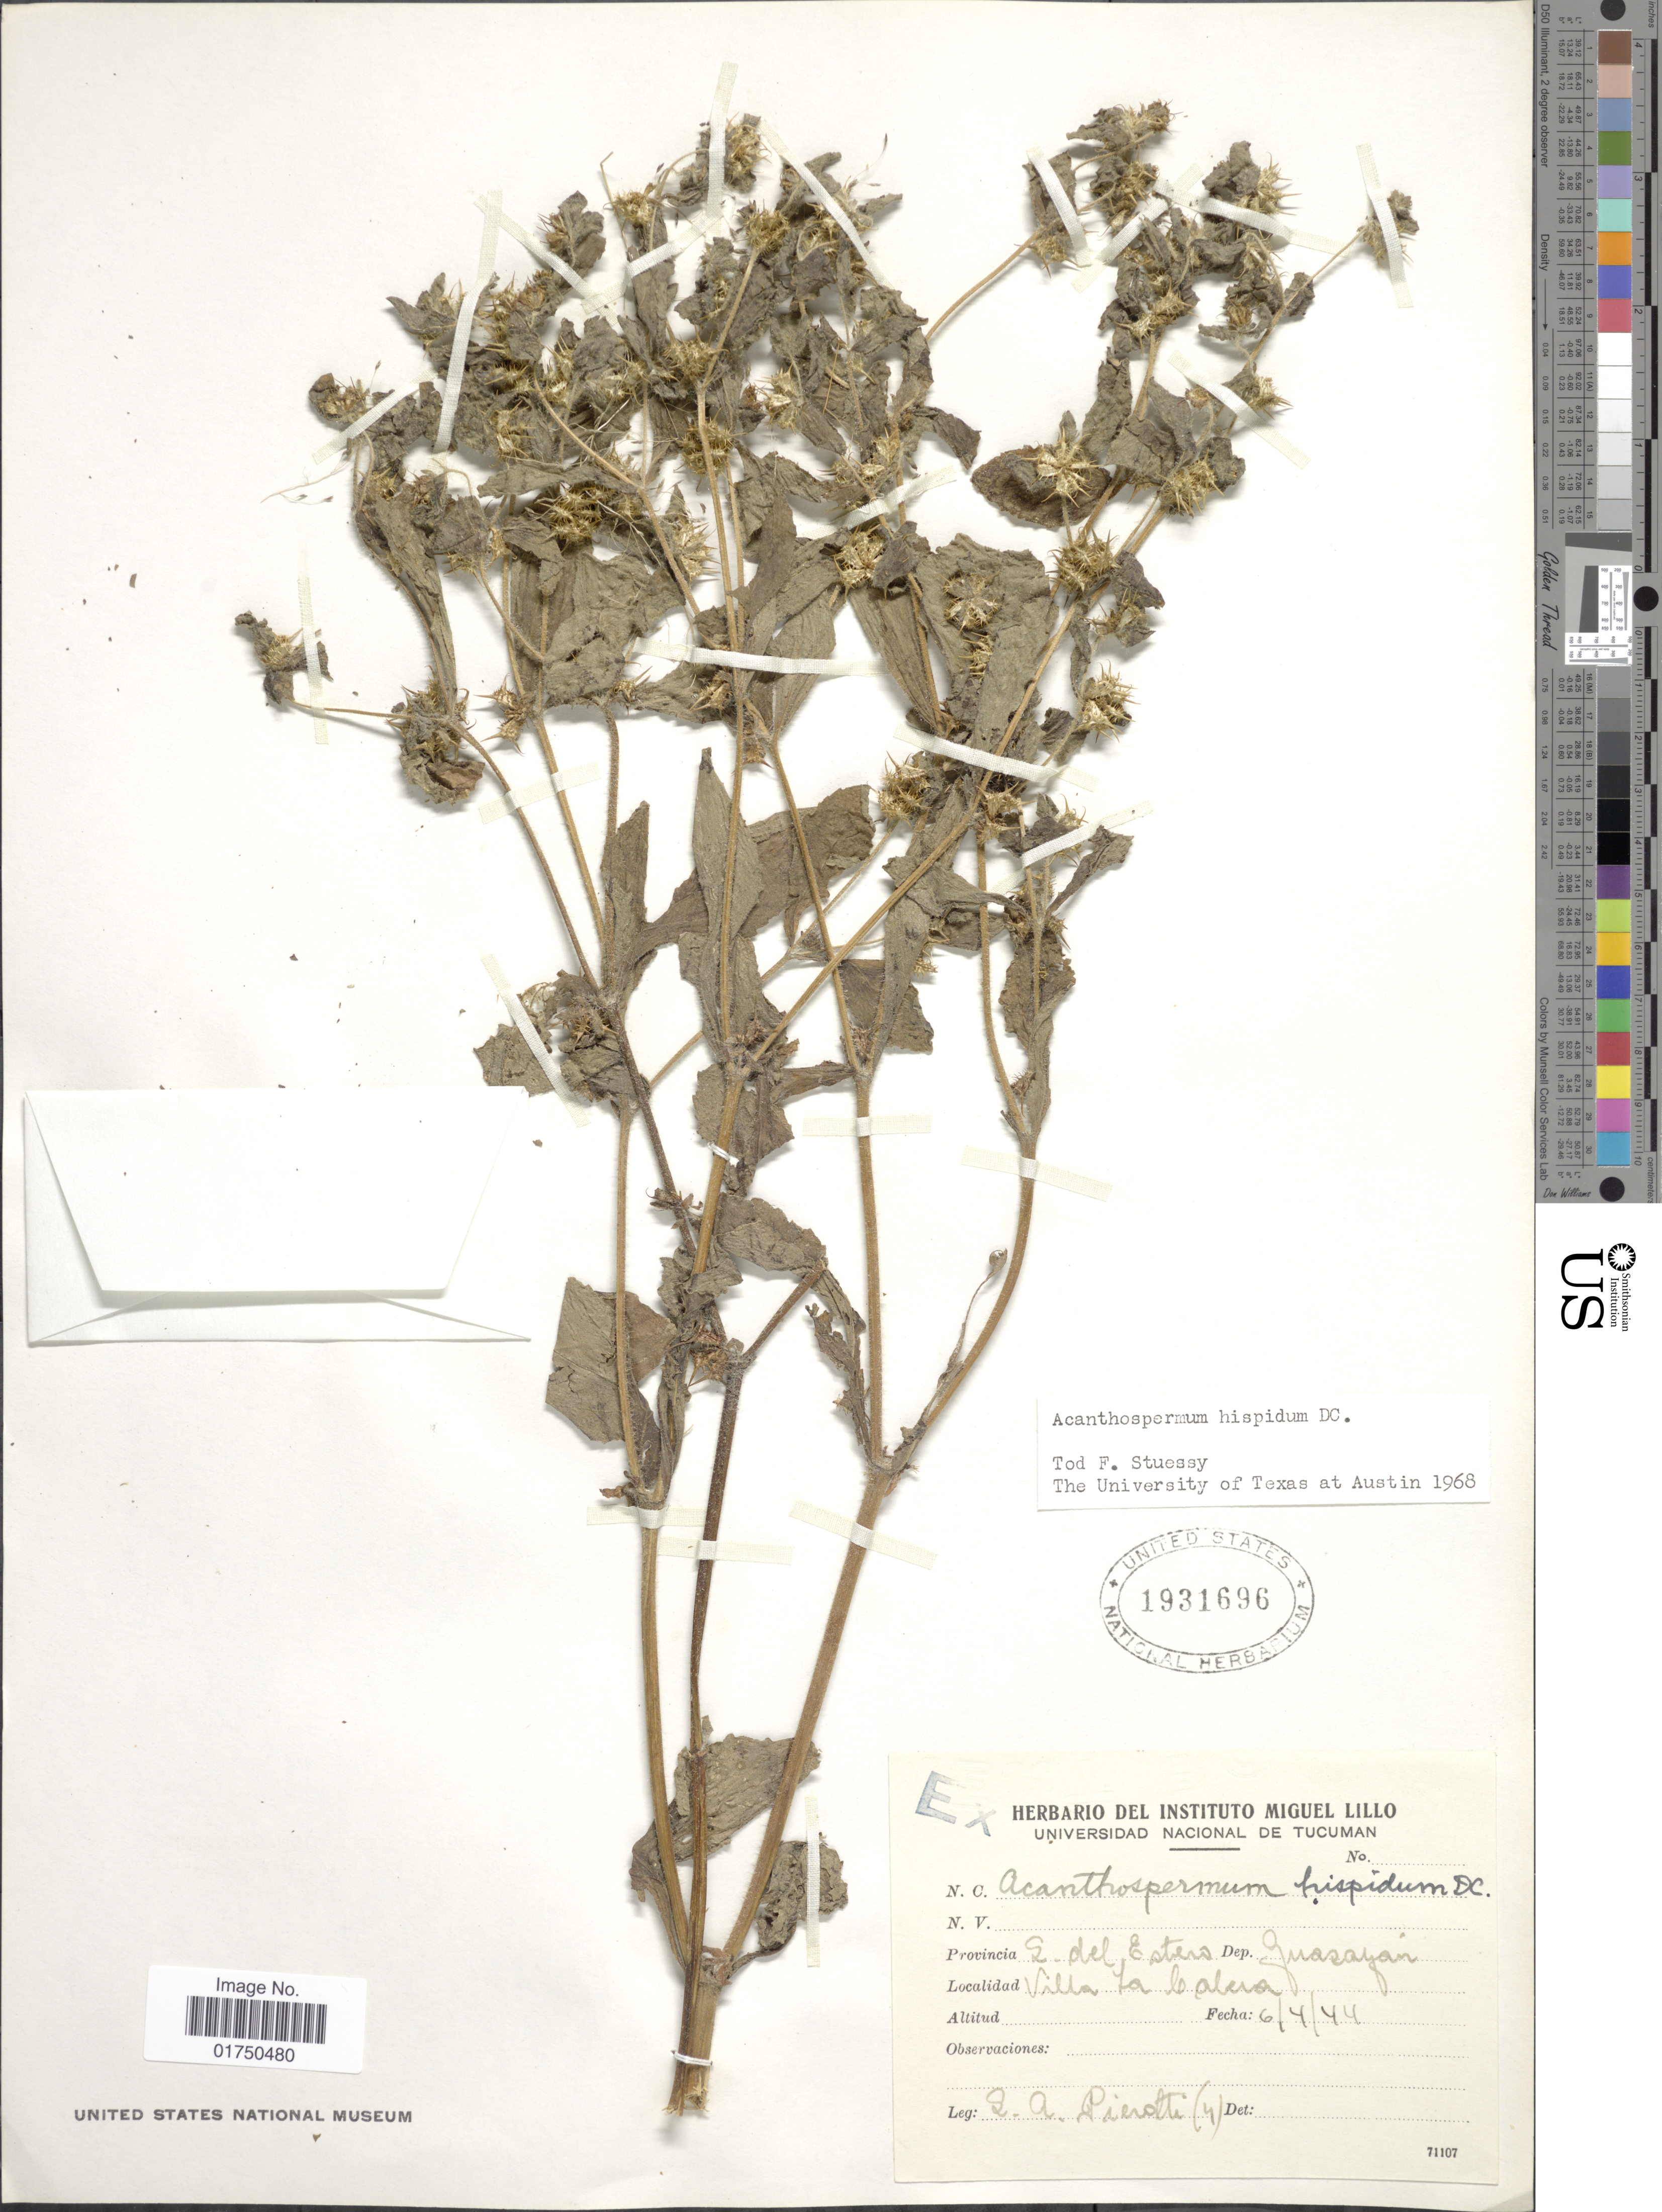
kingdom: Plantae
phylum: Tracheophyta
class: Magnoliopsida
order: Asterales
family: Asteraceae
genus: Acanthospermum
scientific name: Acanthospermum hispidum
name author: DC.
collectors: S. A. Pierotti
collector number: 4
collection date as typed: Transcribed d/m/y: 6/4/44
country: Argentina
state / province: Santiago del Estero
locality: Provincia S. del Estero. Dep. Guasayán. Villa La Calera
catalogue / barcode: US 1931696